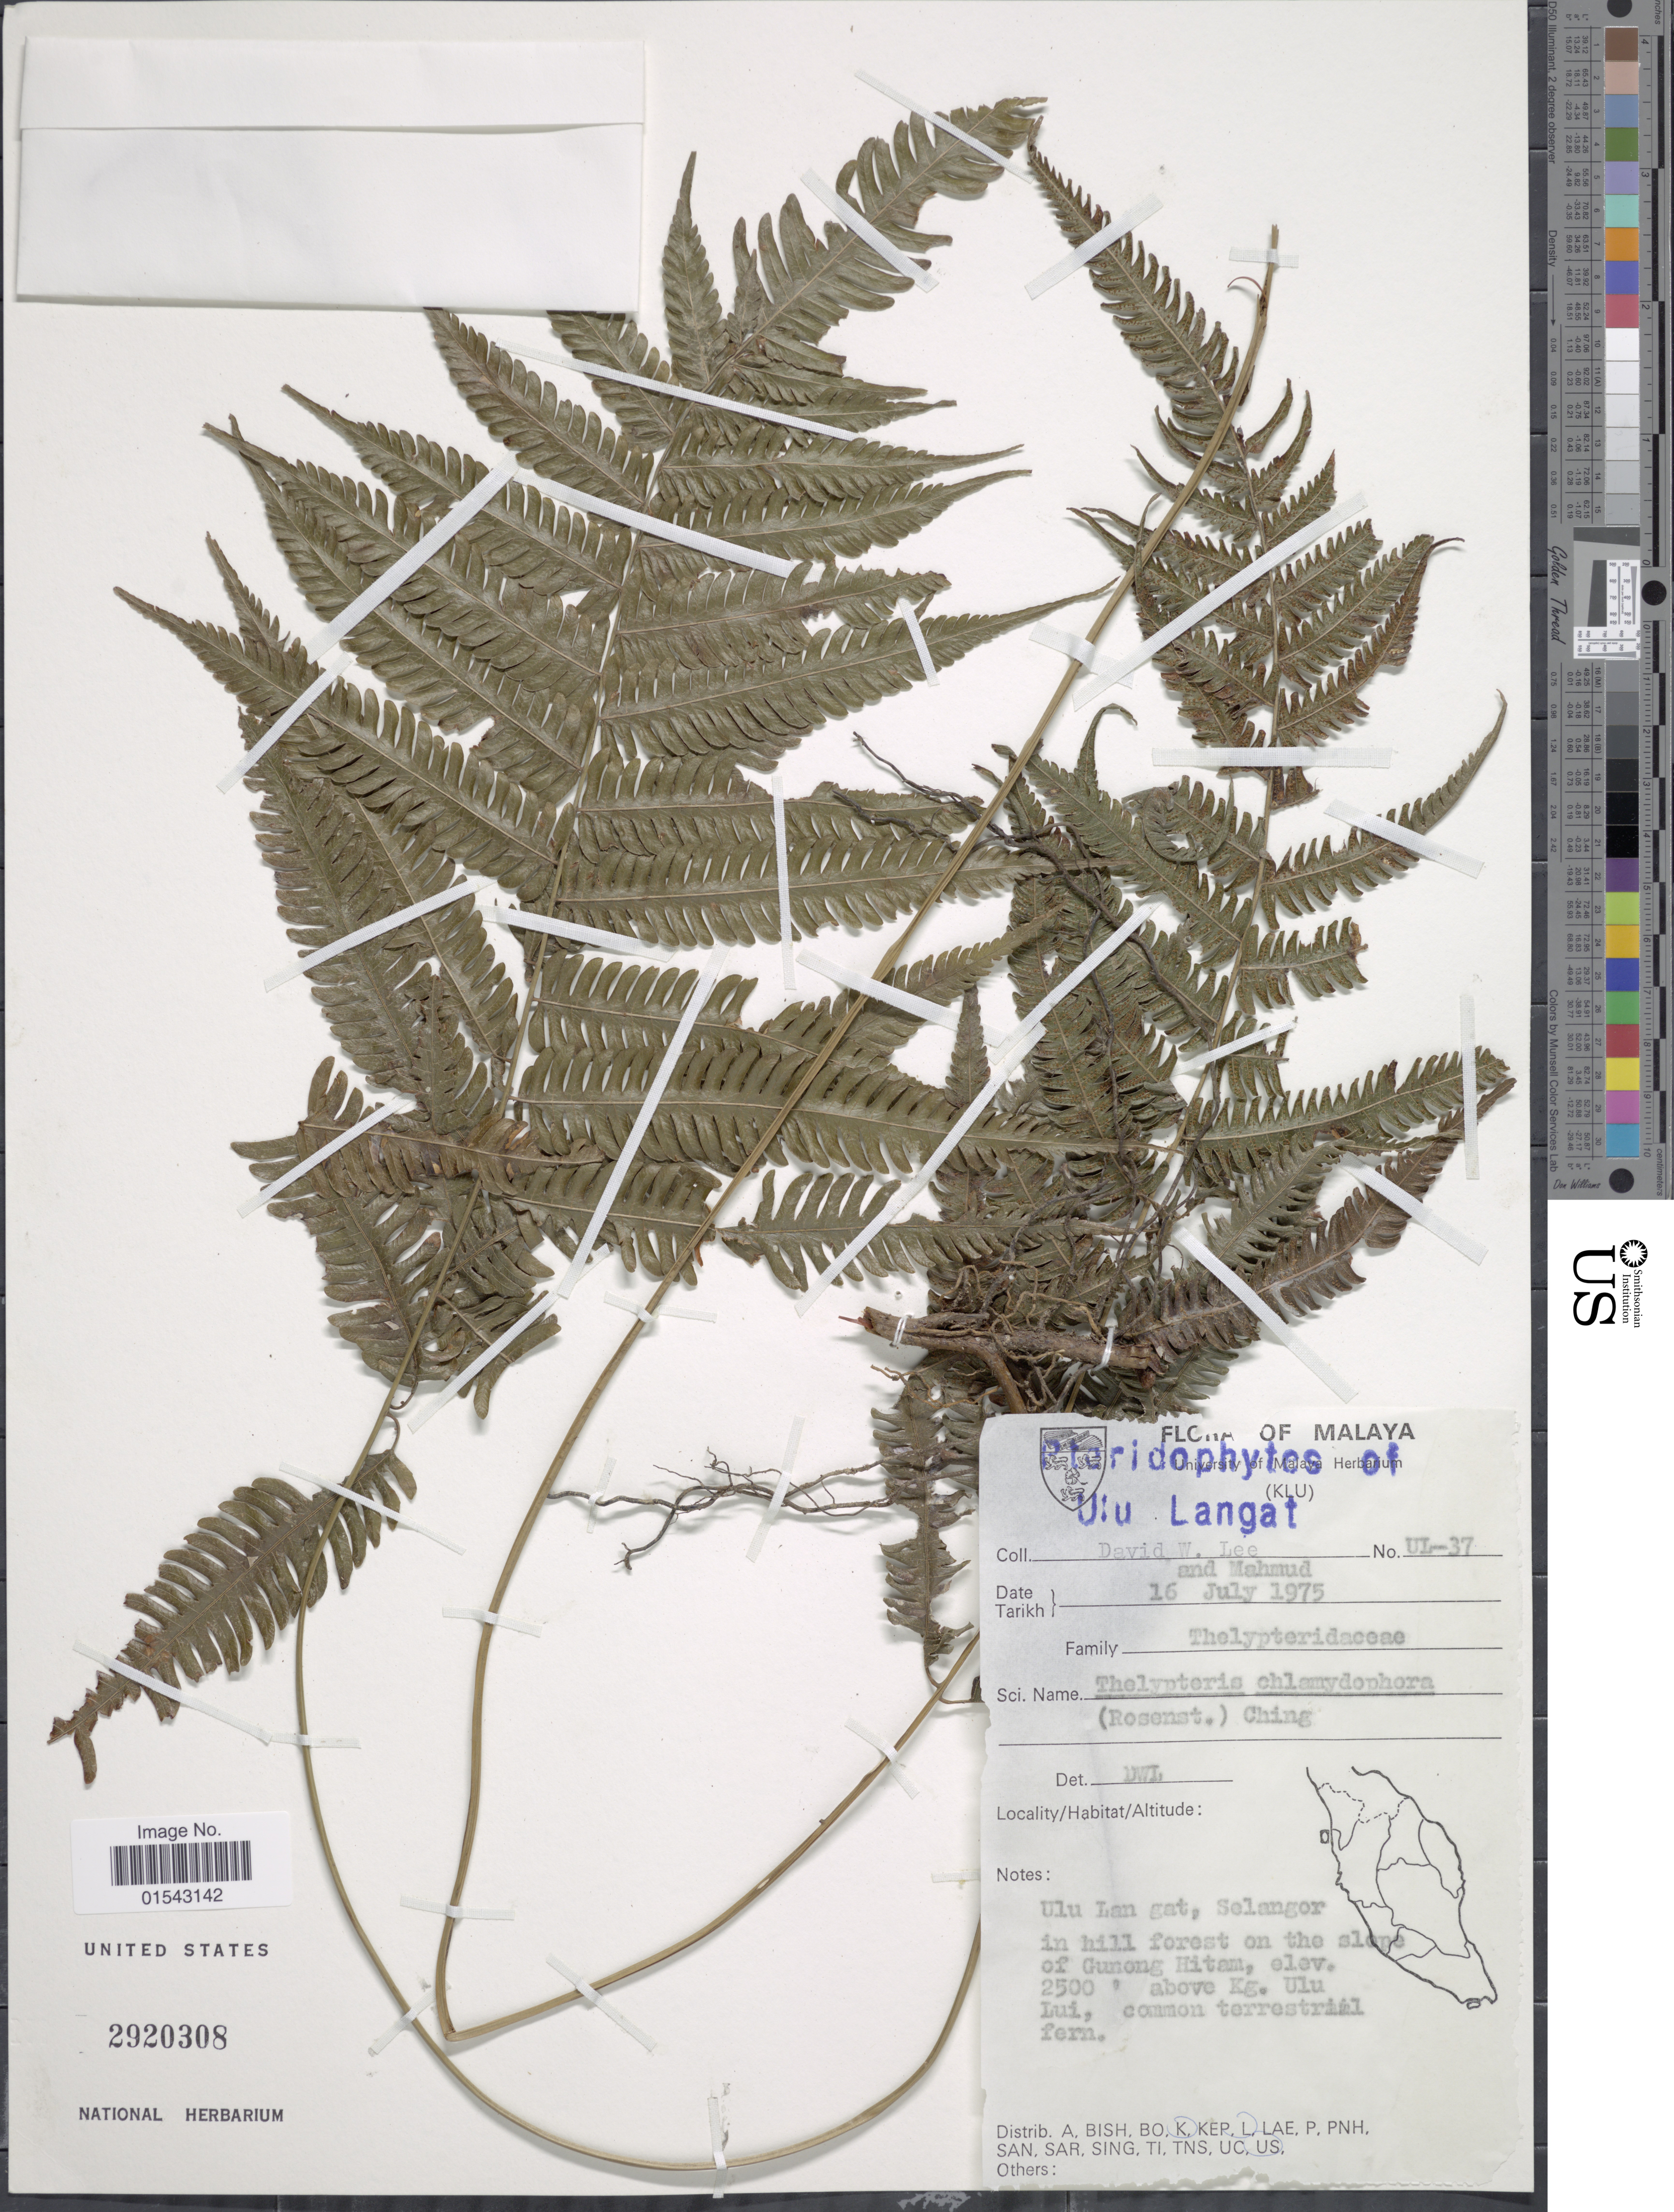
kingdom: Plantae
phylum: Tracheophyta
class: Polypodiopsida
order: Polypodiales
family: Thelypteridaceae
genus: Mesophlebion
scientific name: Mesophlebion chlamydophorum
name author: (Rosenst.) Holttum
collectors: D. Lee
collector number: UL-37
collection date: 1975-07-16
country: Malaysia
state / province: Selangor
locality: Ulu Lan gat, Selangor in hill forest on the slope of Gunong Hitam, above Kg. Ulu Lui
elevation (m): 762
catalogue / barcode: US 2920308